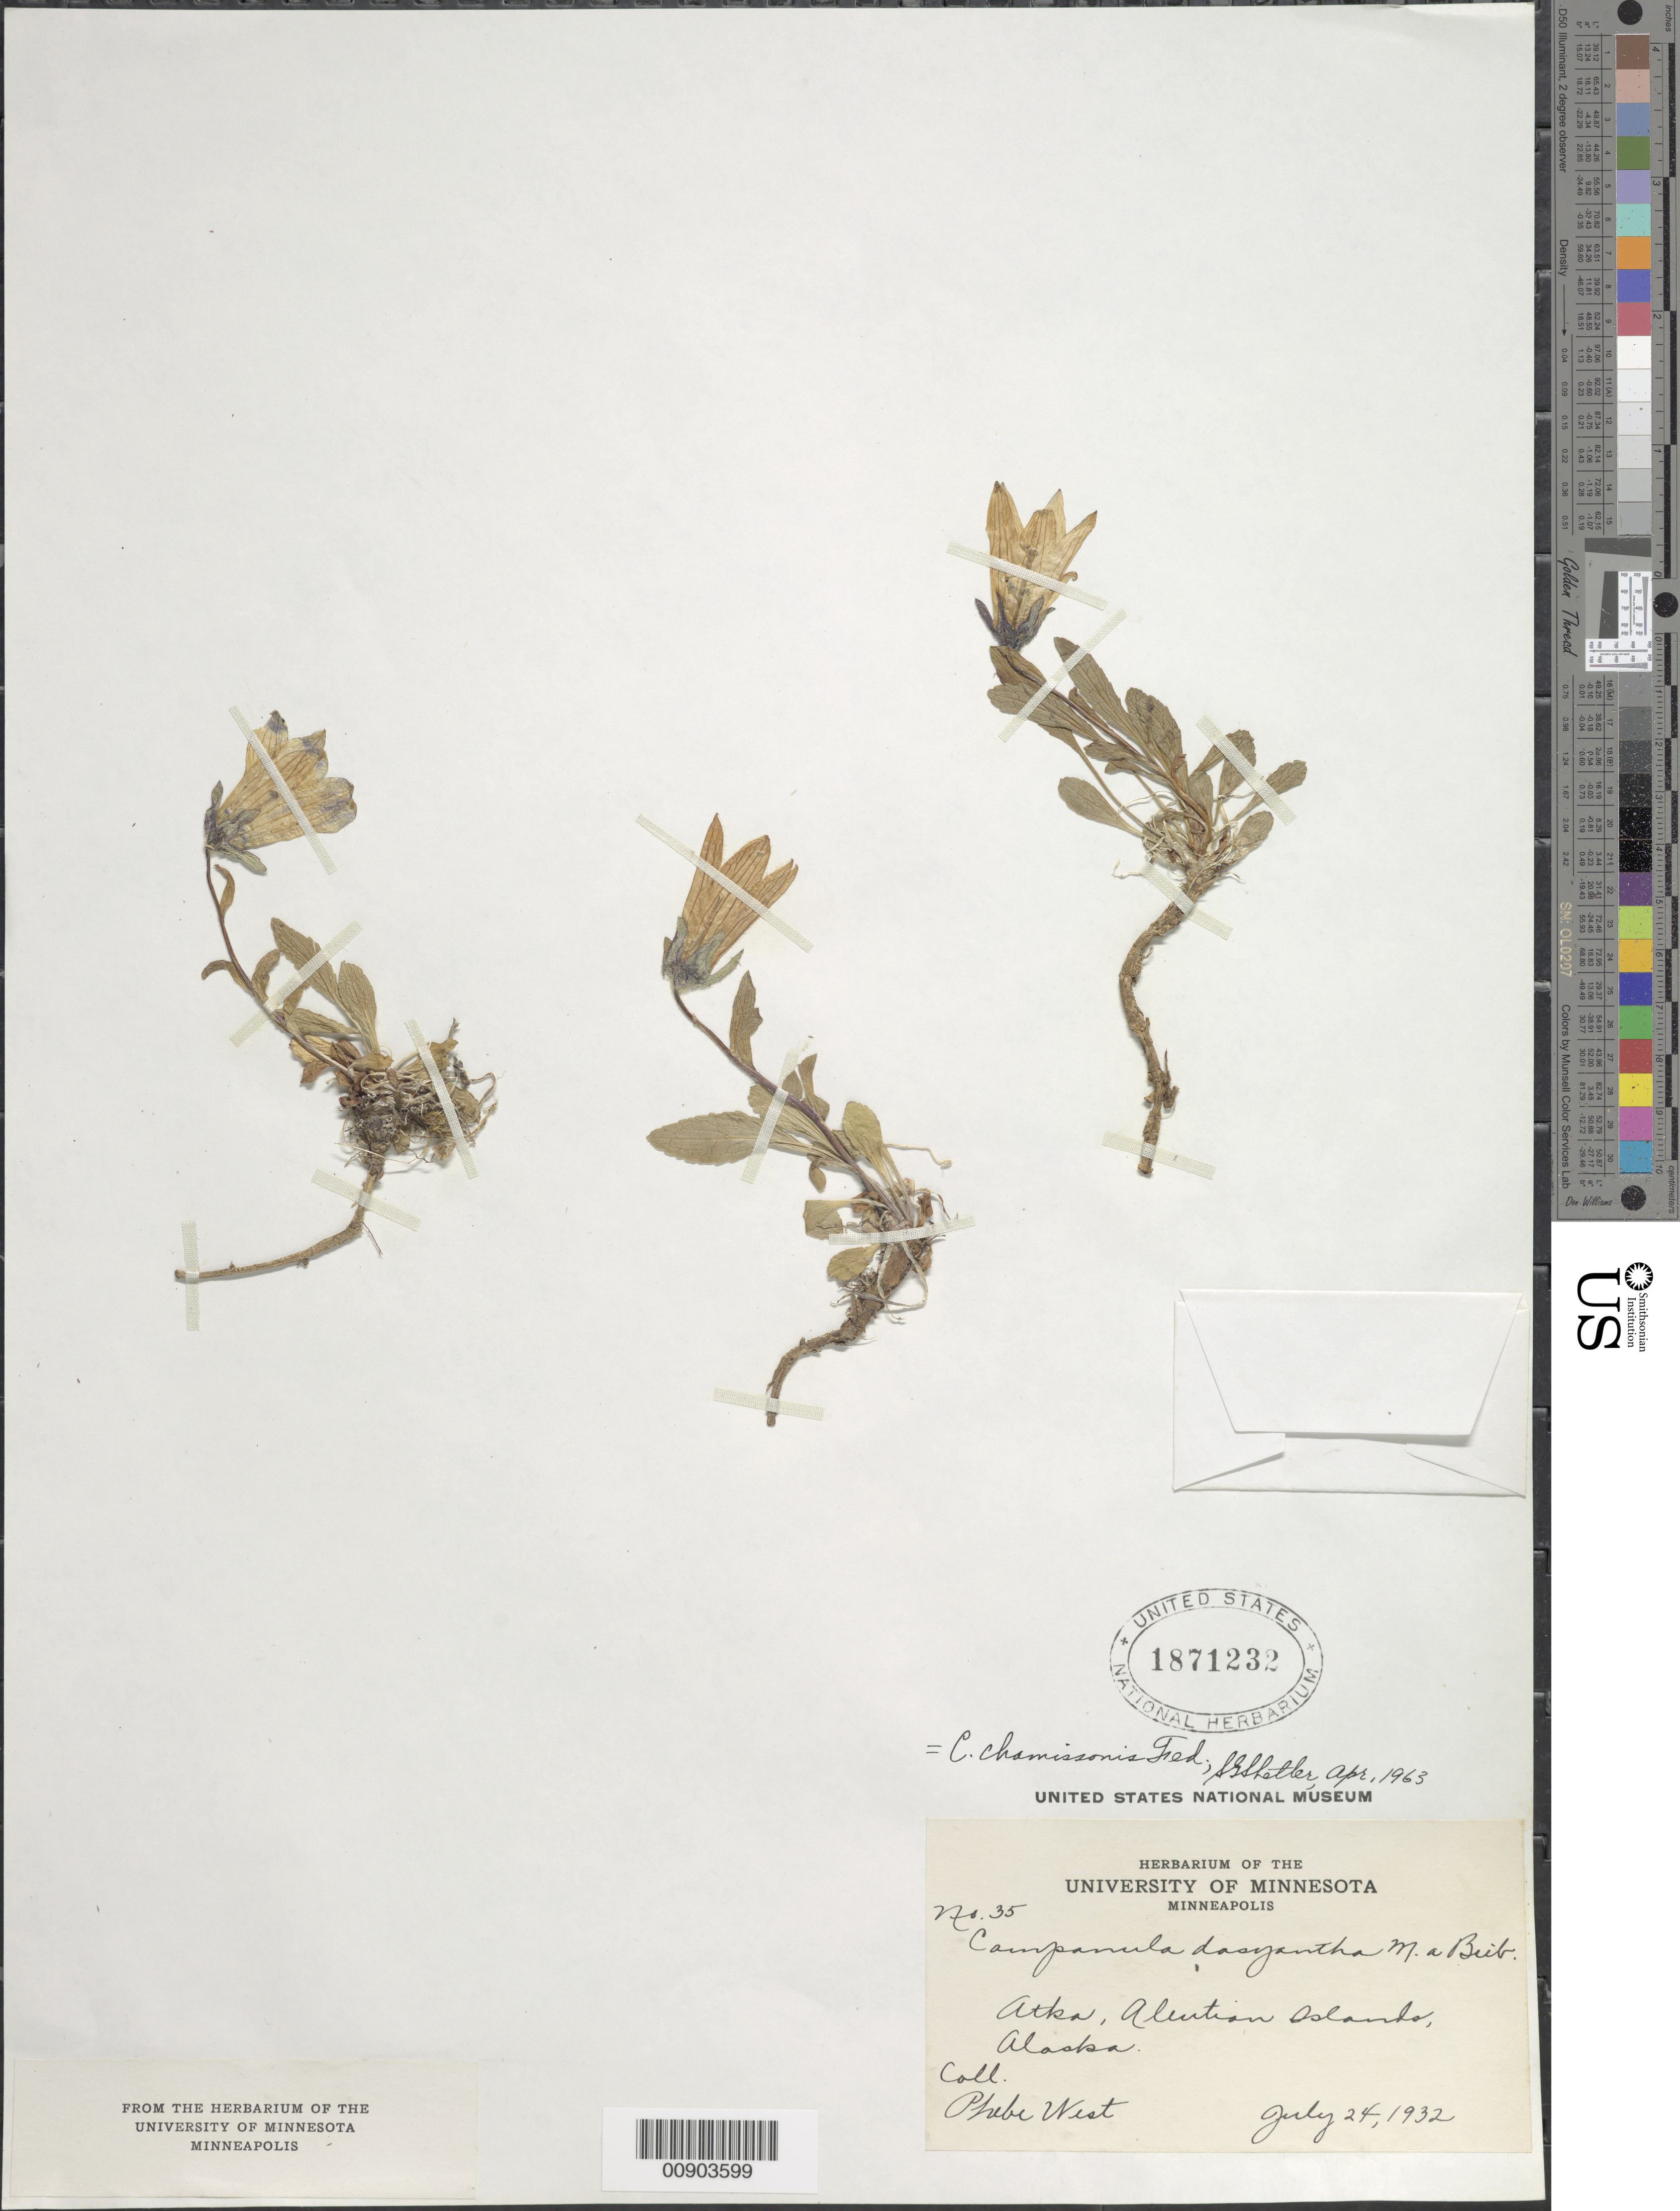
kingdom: Plantae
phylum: Tracheophyta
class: Magnoliopsida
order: Asterales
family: Campanulaceae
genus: Campanula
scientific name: Campanula chamissonis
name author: Fedorov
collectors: P. West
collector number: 35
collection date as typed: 24 Jul 1932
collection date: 1932-07-24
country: United States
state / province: Alaska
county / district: Aleutians West Census Area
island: Atka Island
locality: Atka island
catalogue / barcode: US 1871232